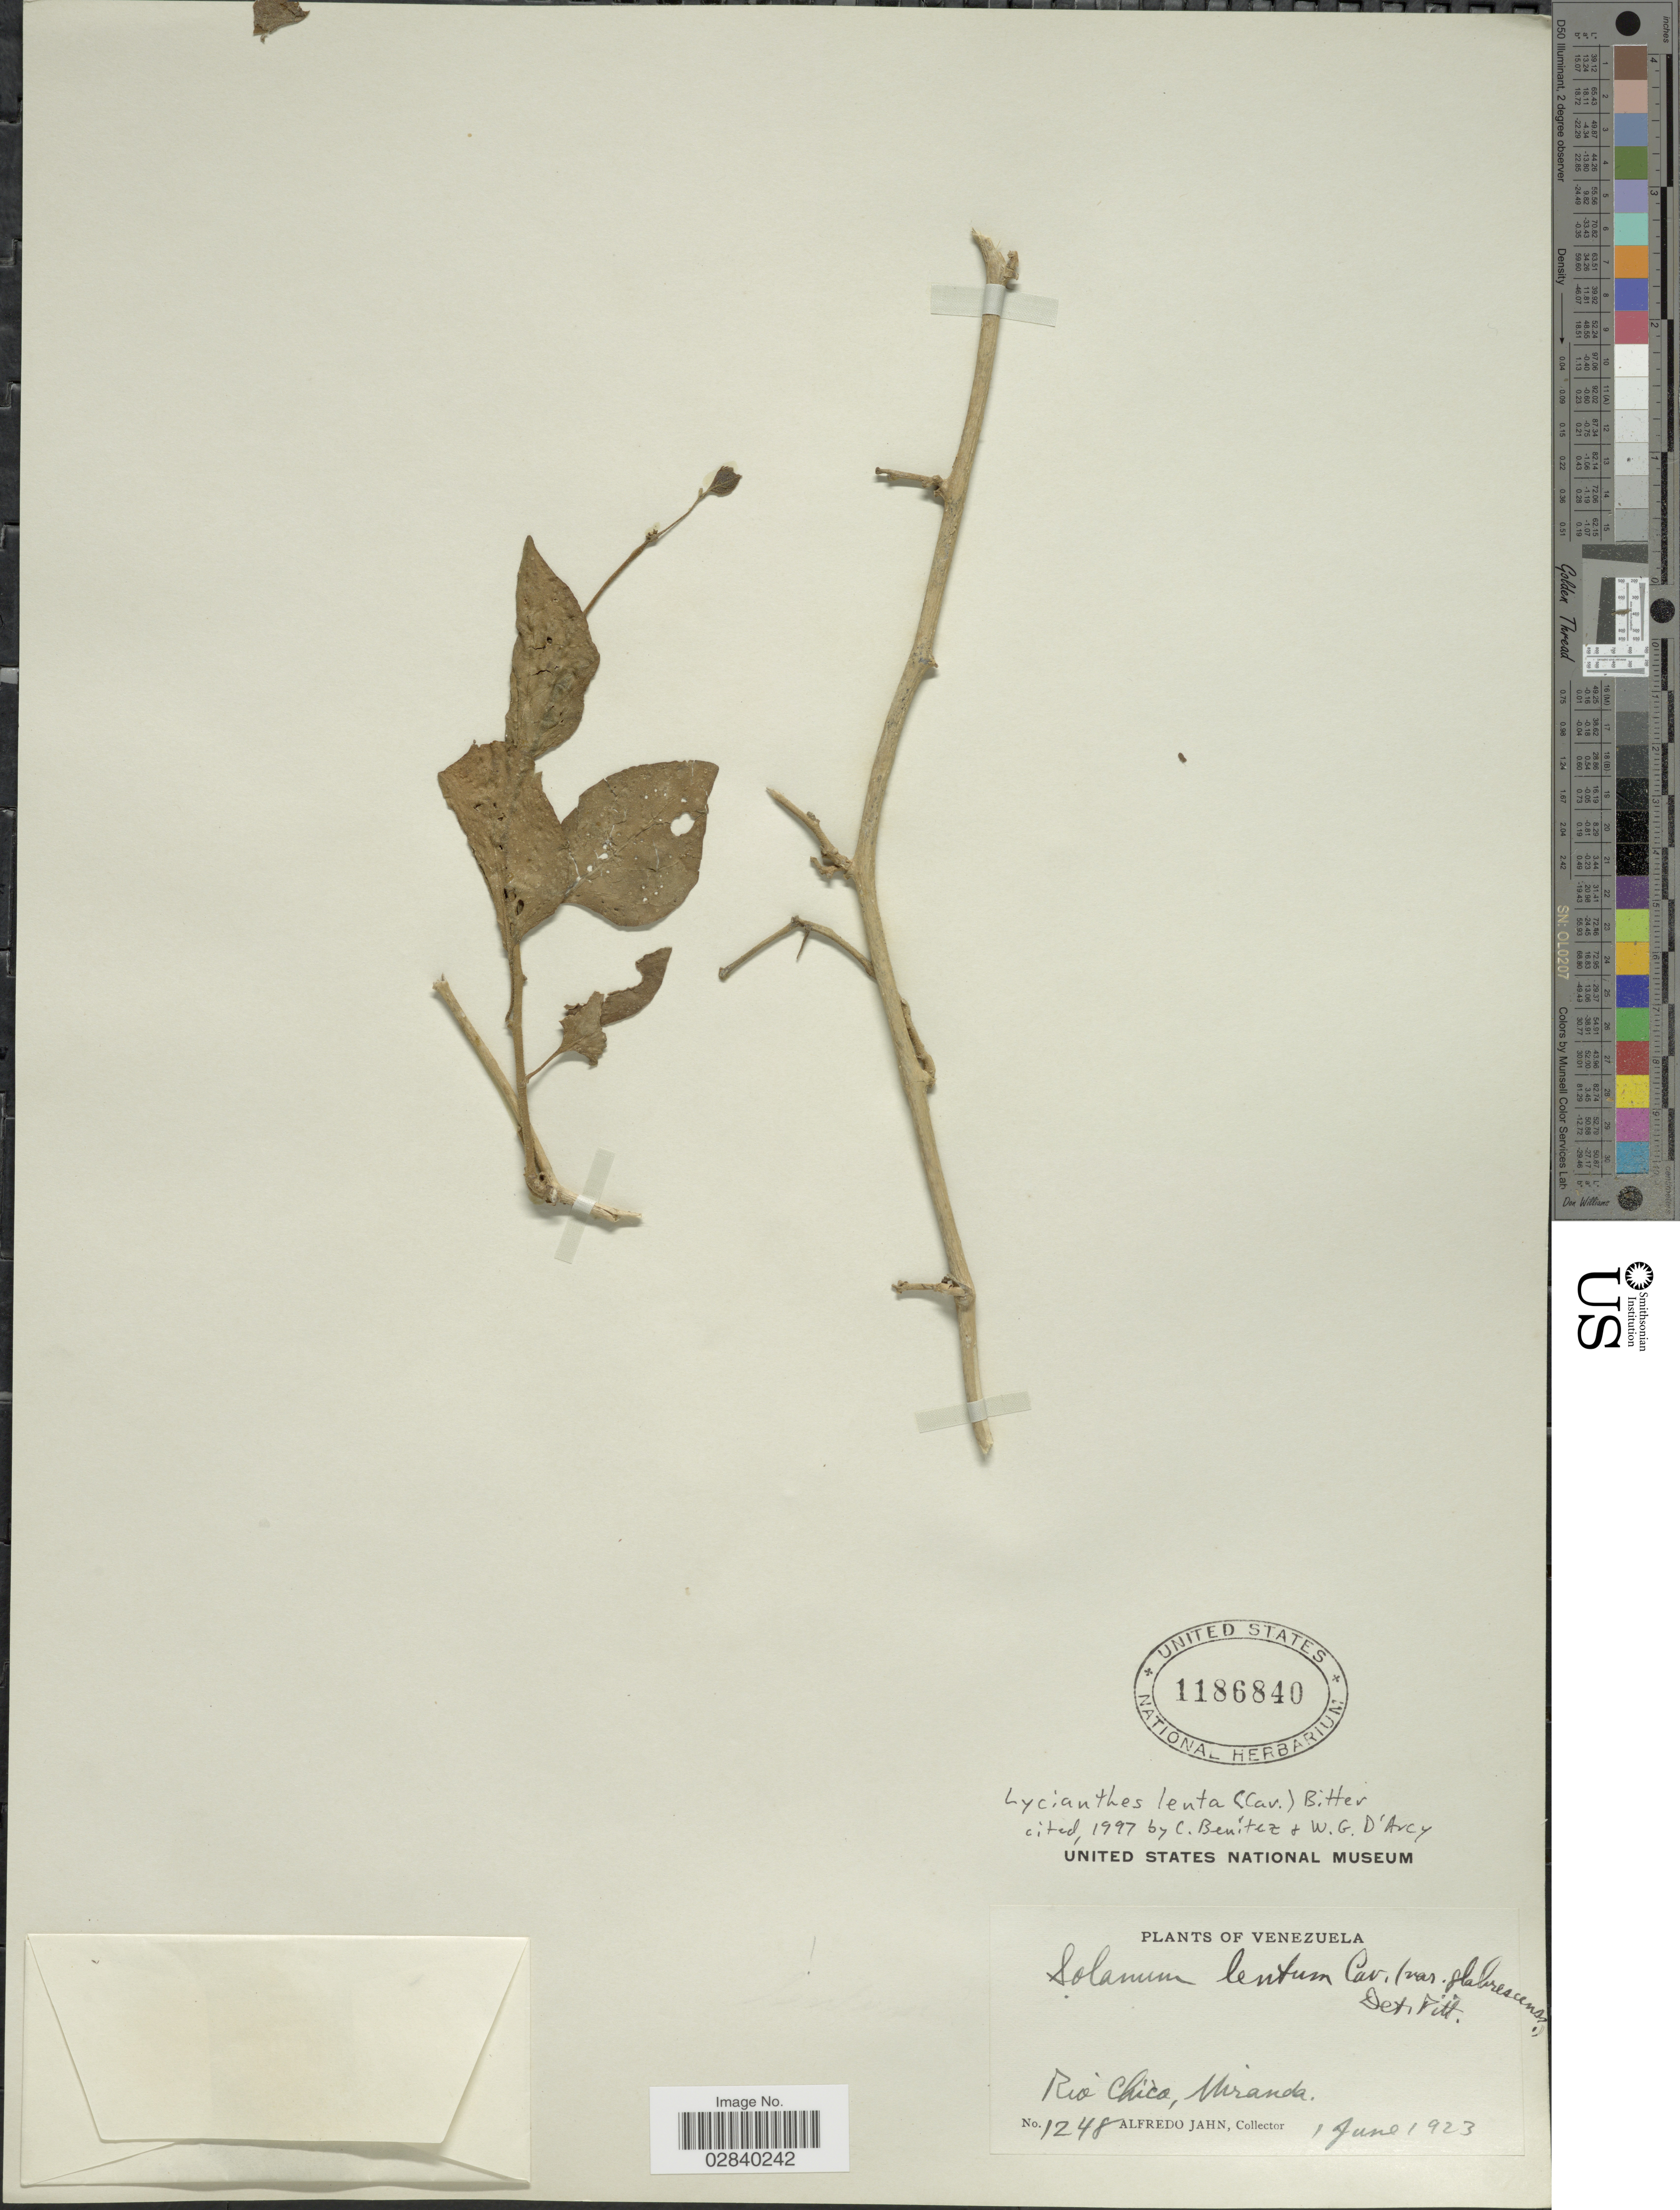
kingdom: Plantae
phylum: Tracheophyta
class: Magnoliopsida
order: Solanales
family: Solanaceae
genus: Lycianthes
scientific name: Lycianthes lenta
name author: (Cav.) Bitter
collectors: A. Jahn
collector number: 1248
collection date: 1923-06-01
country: Venezuela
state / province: Miranda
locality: Rio Chico.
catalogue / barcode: US 1186840